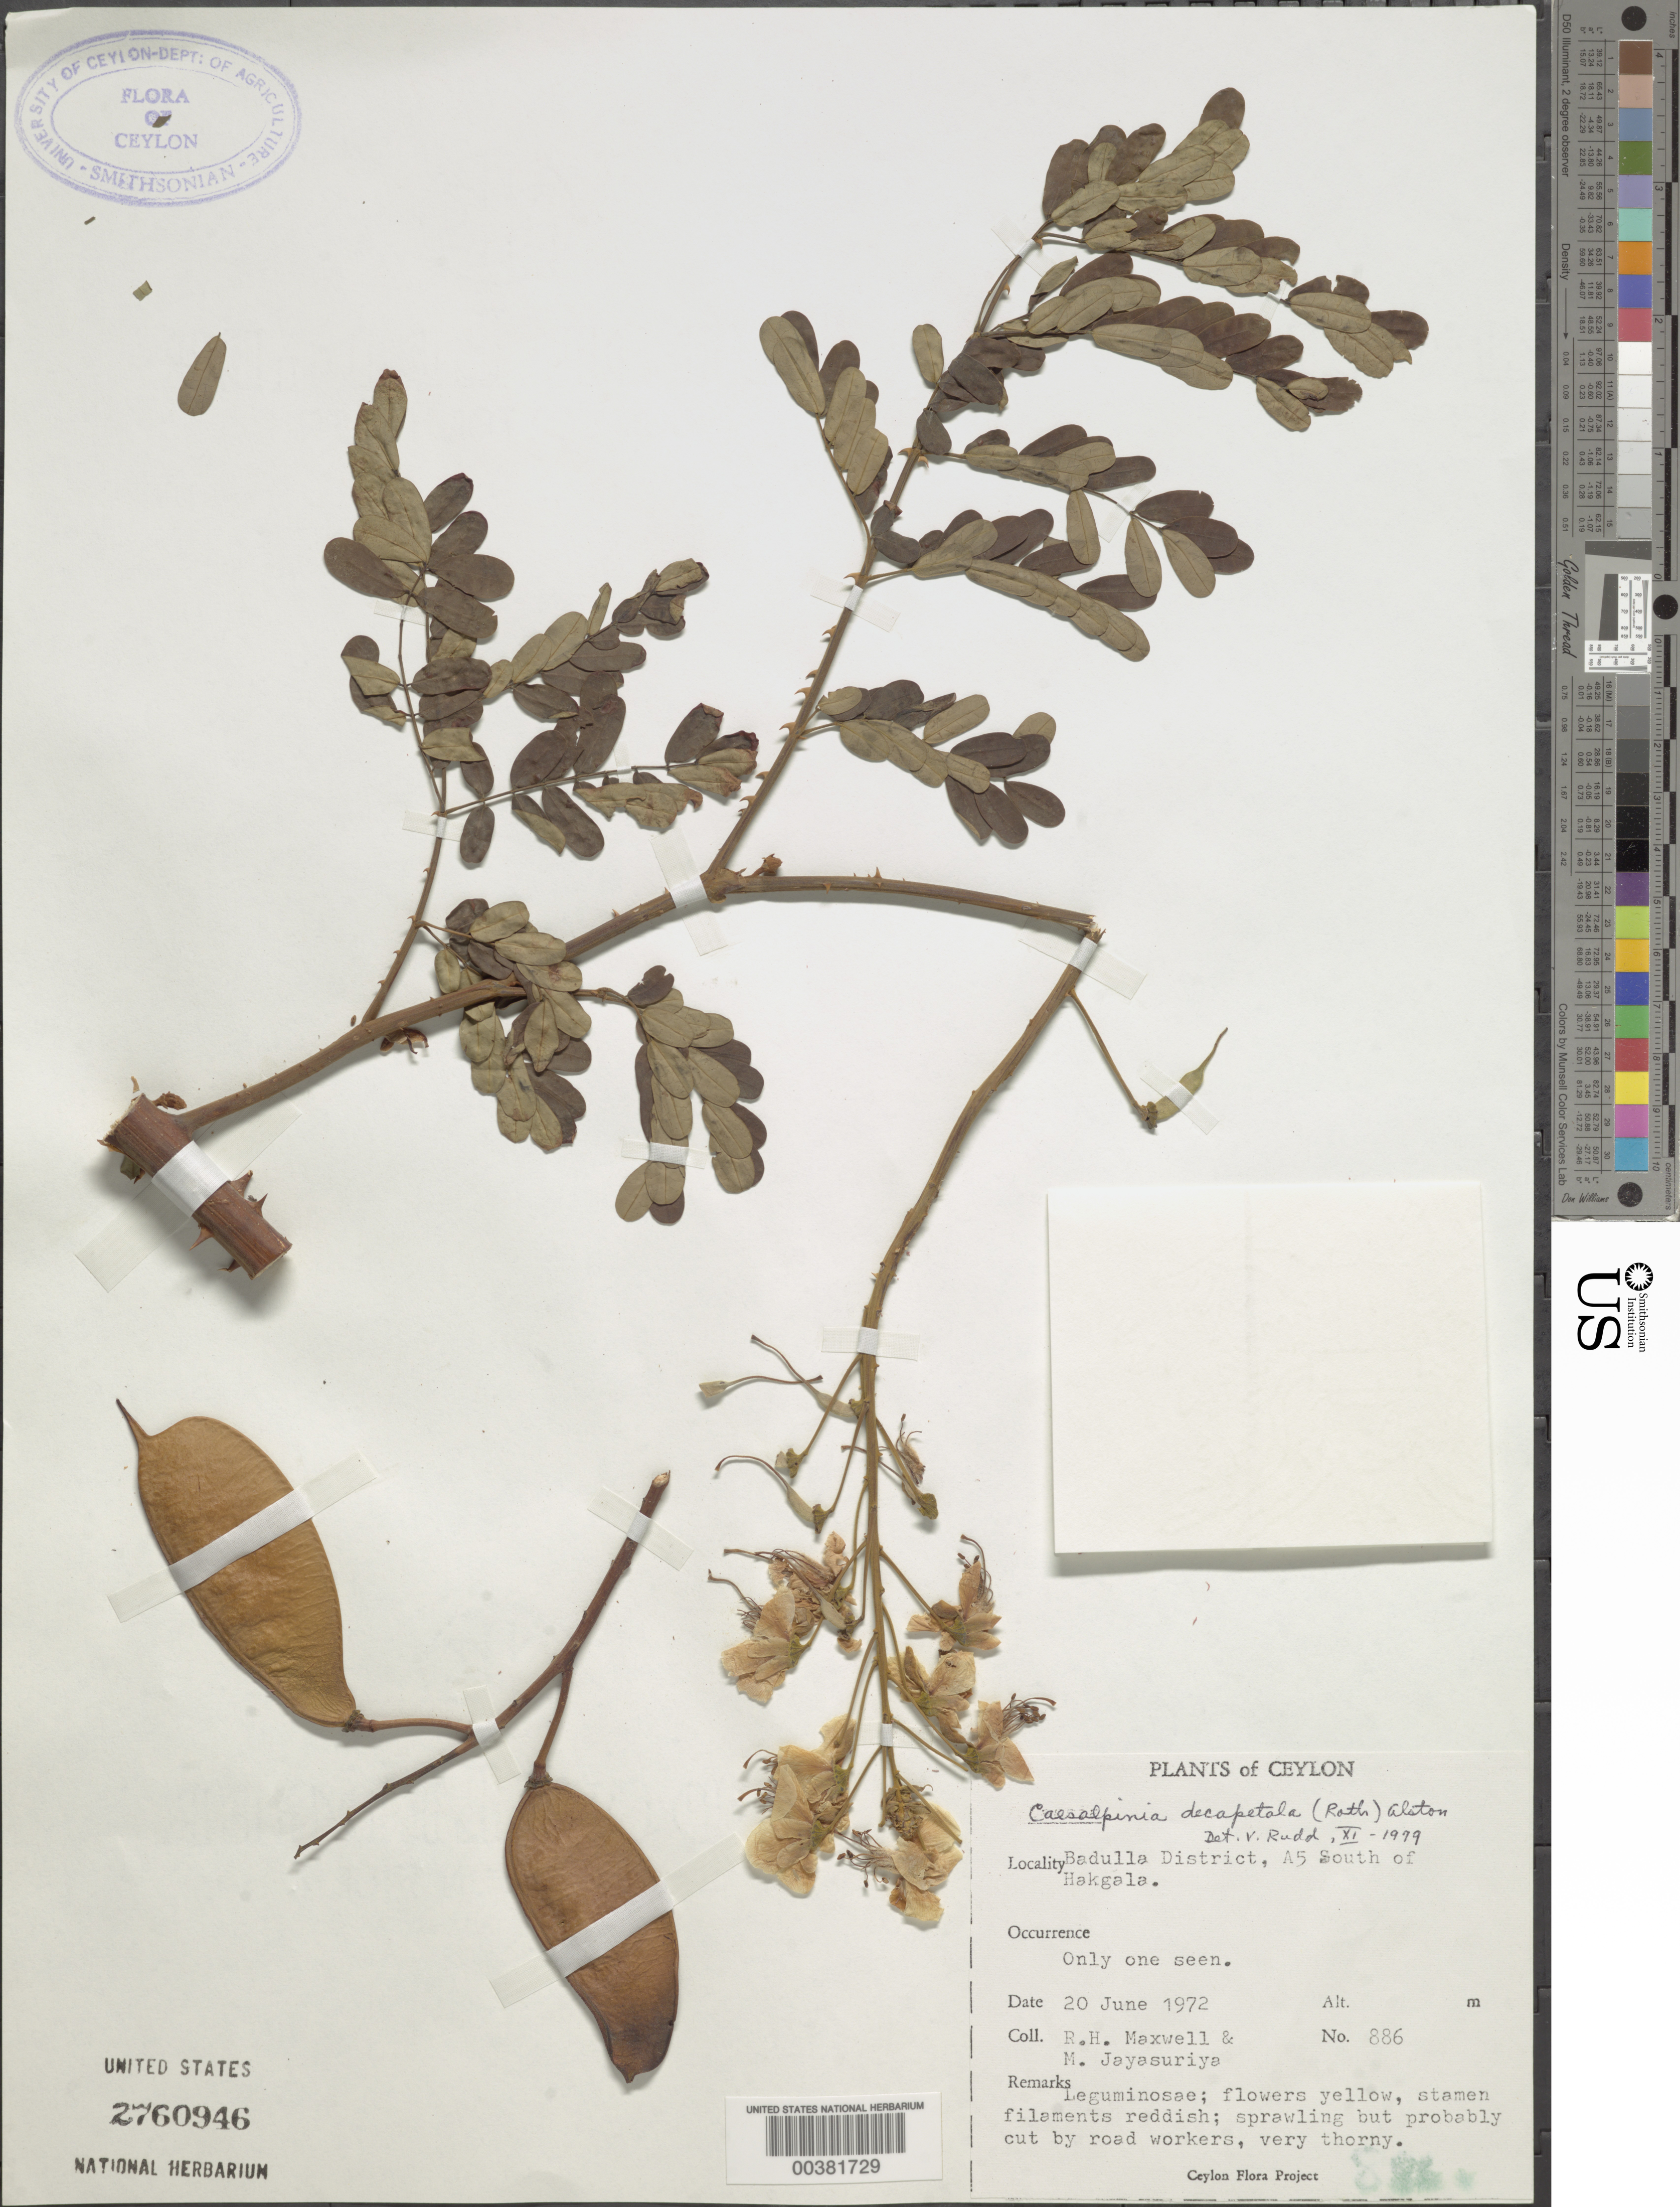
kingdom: Plantae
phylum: Tracheophyta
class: Magnoliopsida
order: Fabales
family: Fabaceae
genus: Biancaea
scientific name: Biancaea decapetala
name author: (Roth) O. Deg.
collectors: R. H. Maxwell & A. H. Jayasuriya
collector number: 886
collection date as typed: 20 Jun 1972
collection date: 1972-06-20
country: Sri Lanka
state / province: Uva / Western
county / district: Badulla Dist.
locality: A5 s of hakgala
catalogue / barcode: US 2760946